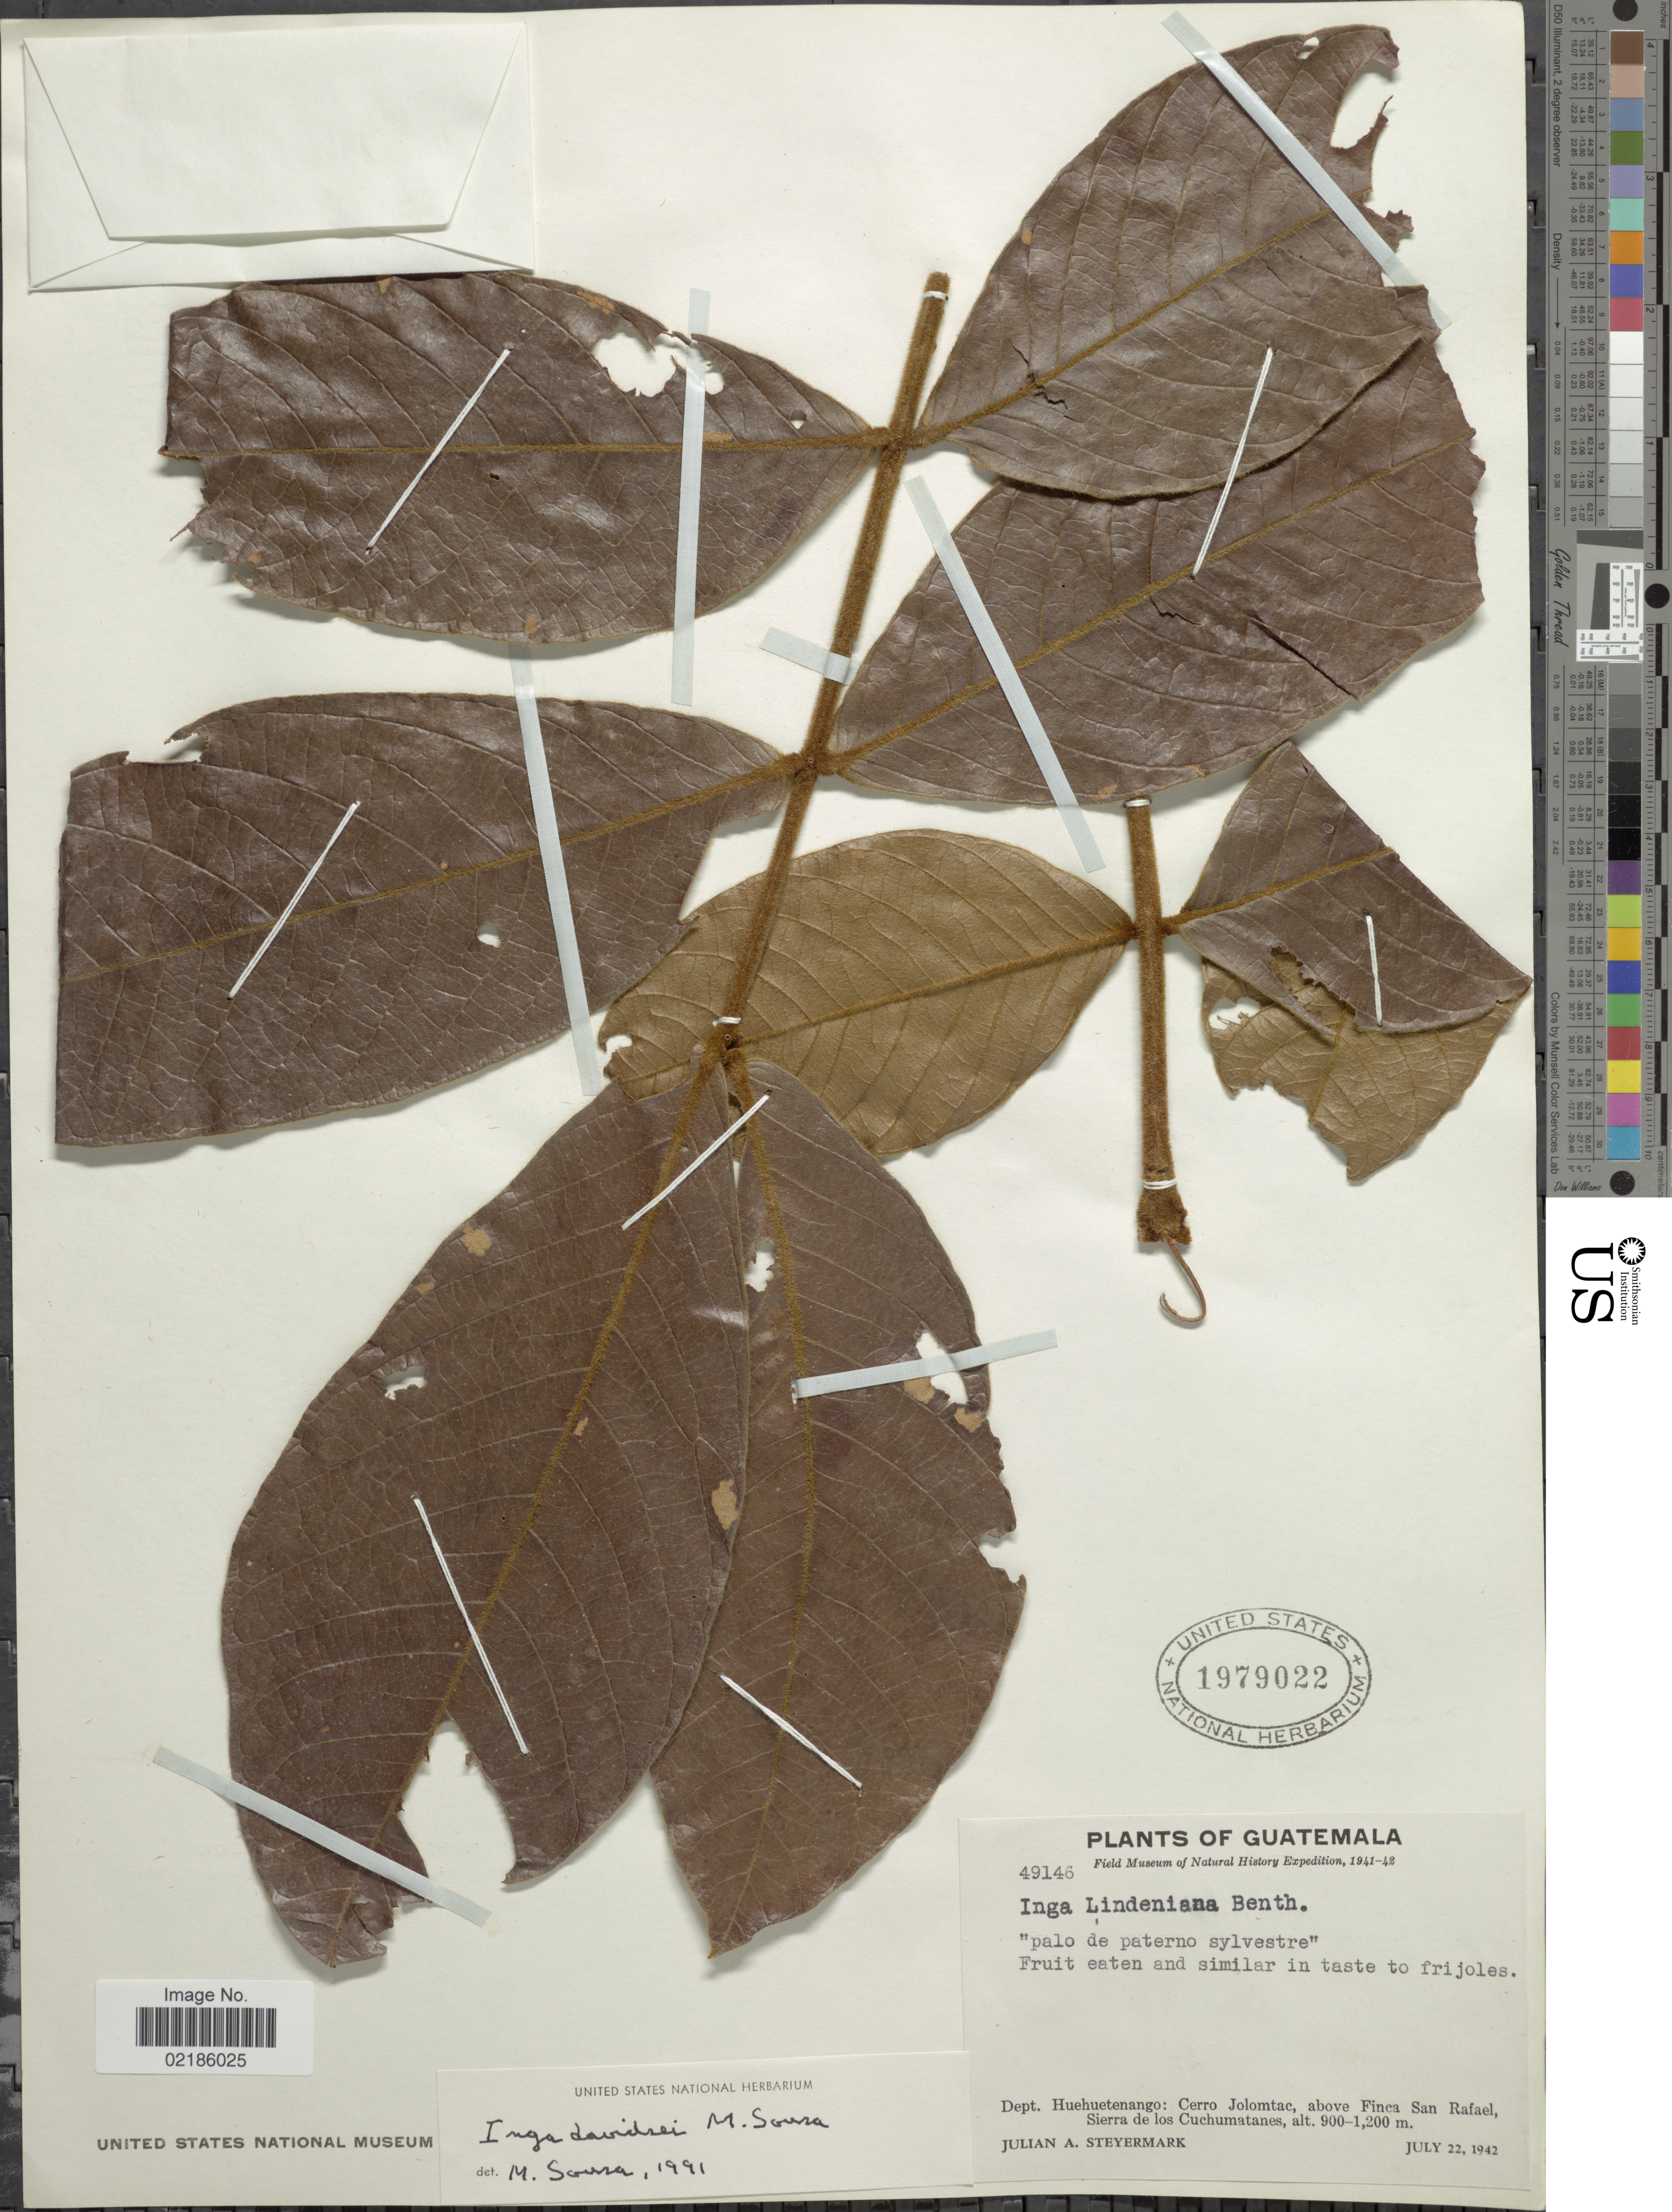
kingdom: Plantae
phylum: Tracheophyta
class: Magnoliopsida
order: Fabales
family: Fabaceae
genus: Inga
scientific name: Inga davidsei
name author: M. Sousa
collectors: J. Steyermark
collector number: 49146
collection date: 1942-07-22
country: Guatemala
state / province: Huehuetenango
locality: Cerro Jolomtac, above Finca San Rafael, Sierra de los Cuchumatanes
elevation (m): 900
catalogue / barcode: US 1979022